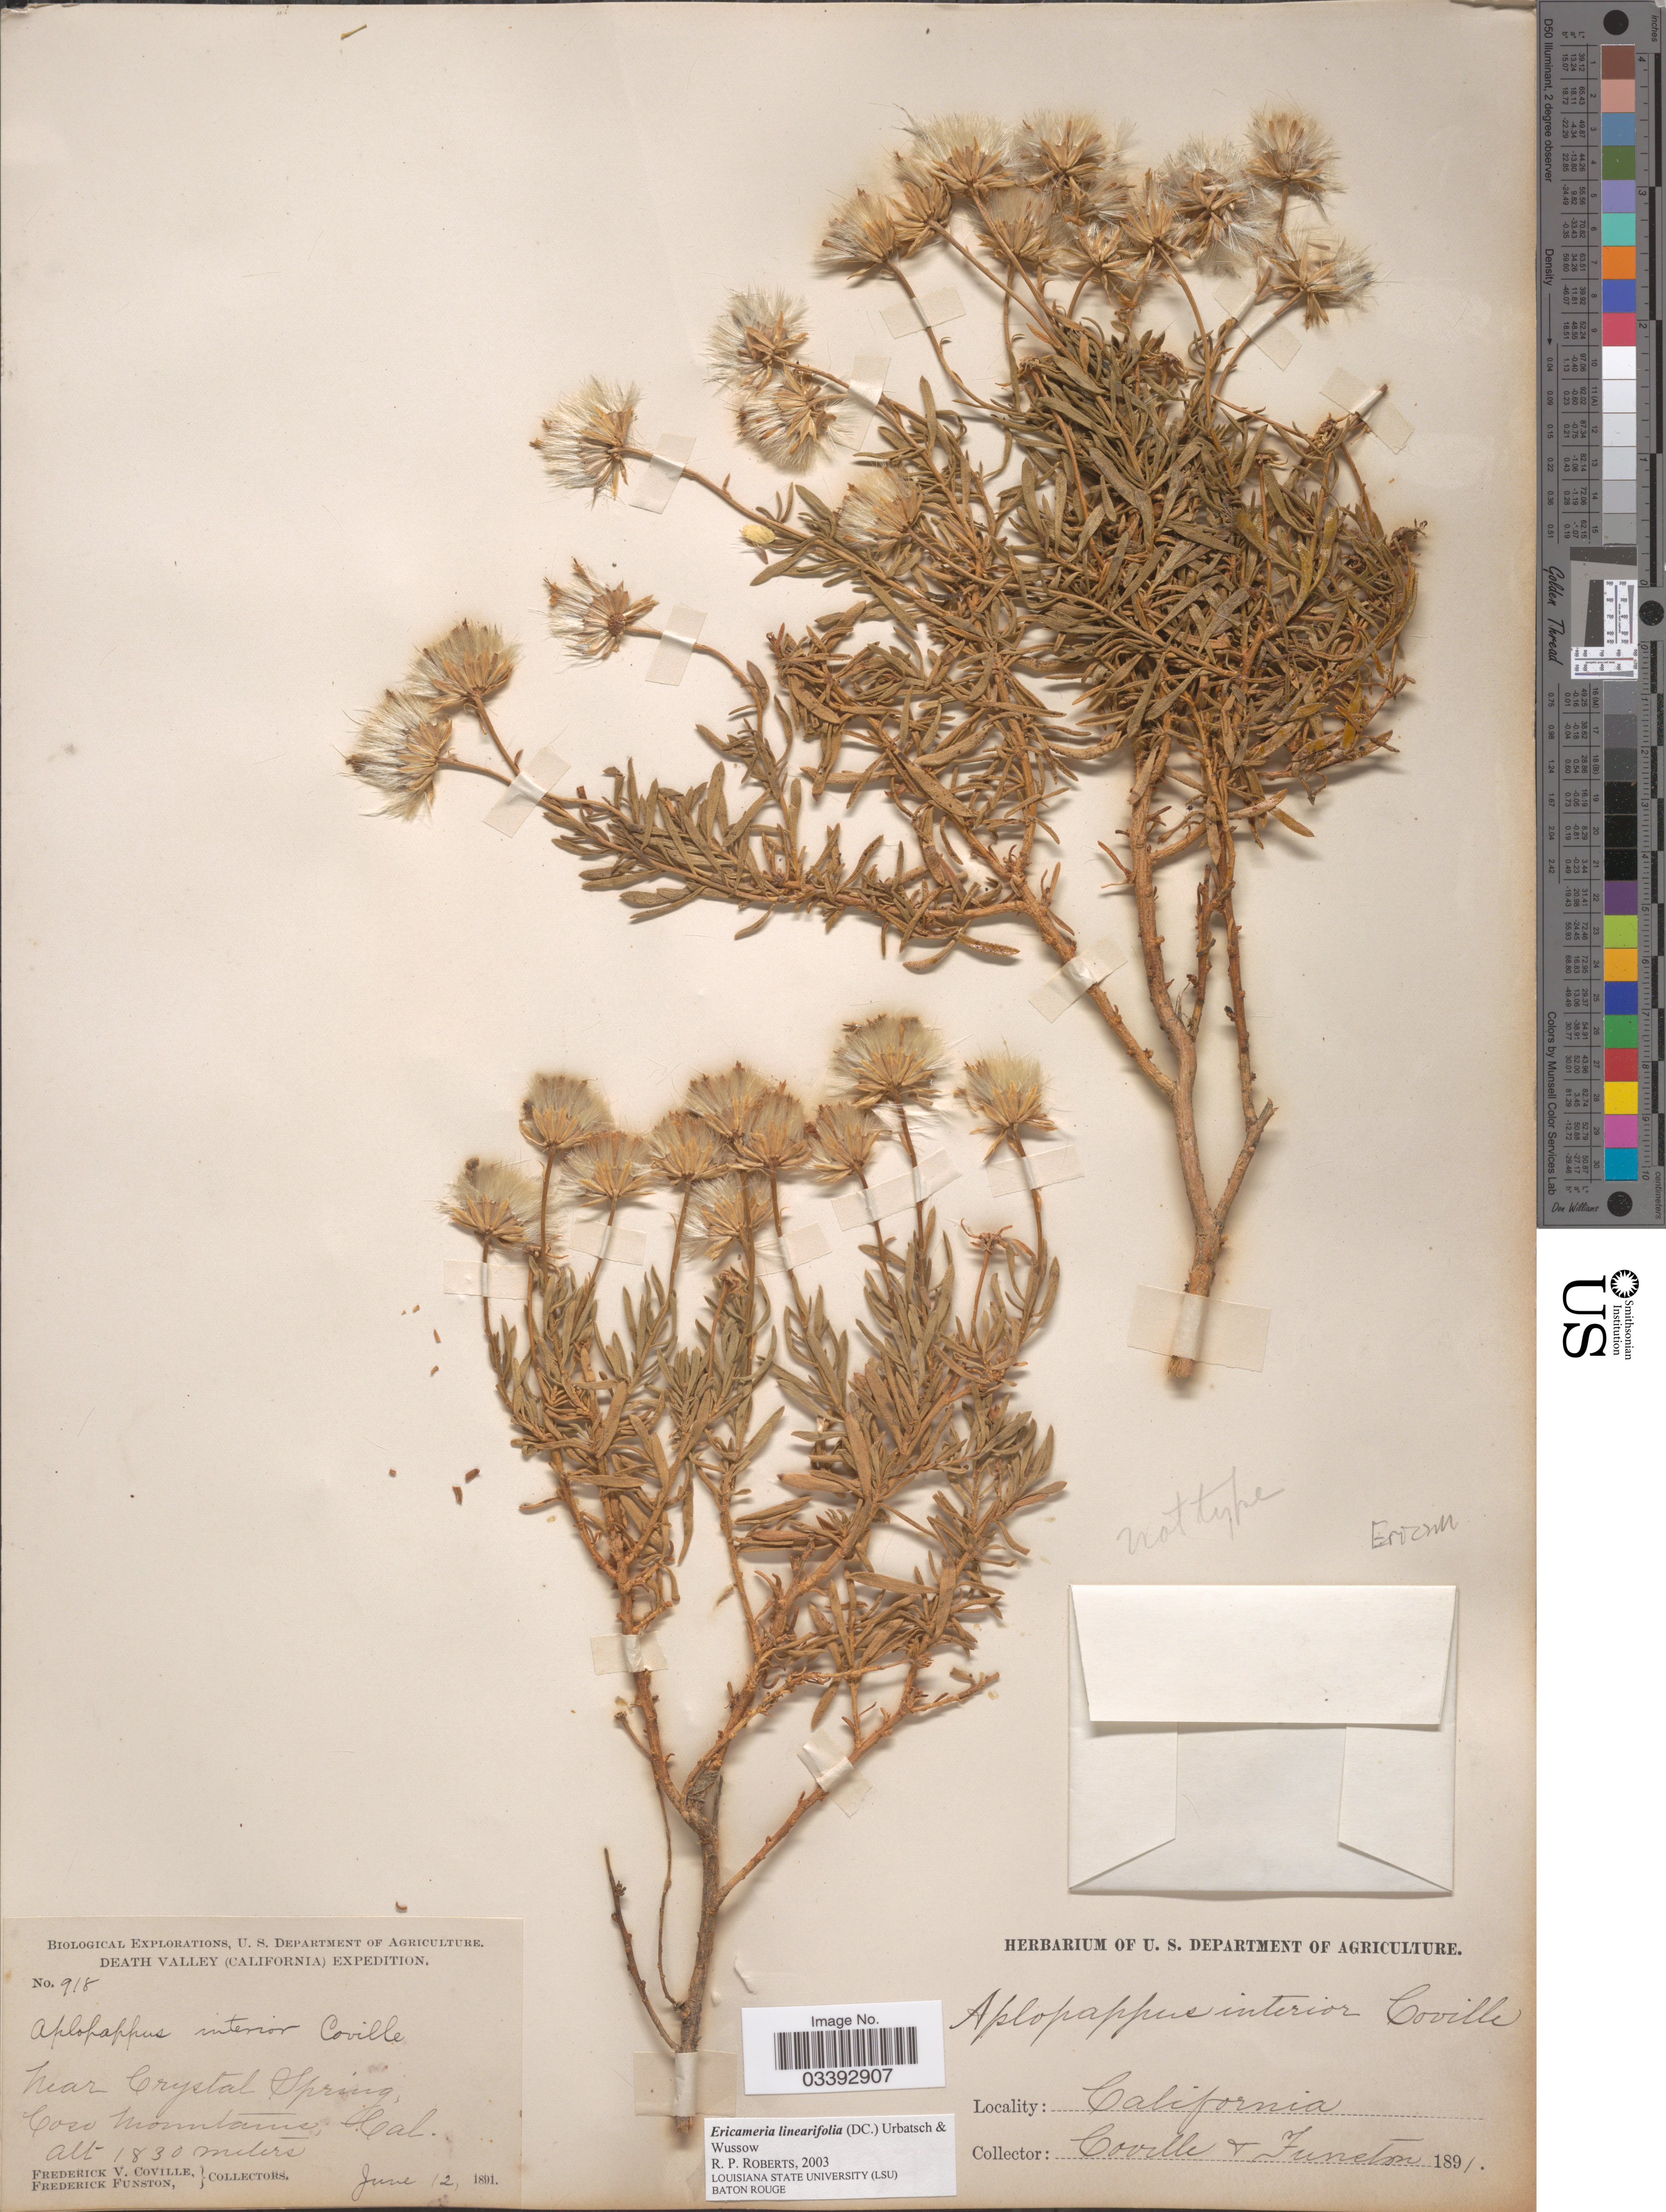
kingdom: Plantae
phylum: Tracheophyta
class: Magnoliopsida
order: Asterales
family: Asteraceae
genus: Ericameria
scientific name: Ericameria linearifolia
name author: (DC.) Urbatsch & Wussow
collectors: F. V. Coville & F. Funston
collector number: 918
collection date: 1891-06-12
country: United States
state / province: California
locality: Death Valley. Near Crystal Spring, Coso mountains.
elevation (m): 1830